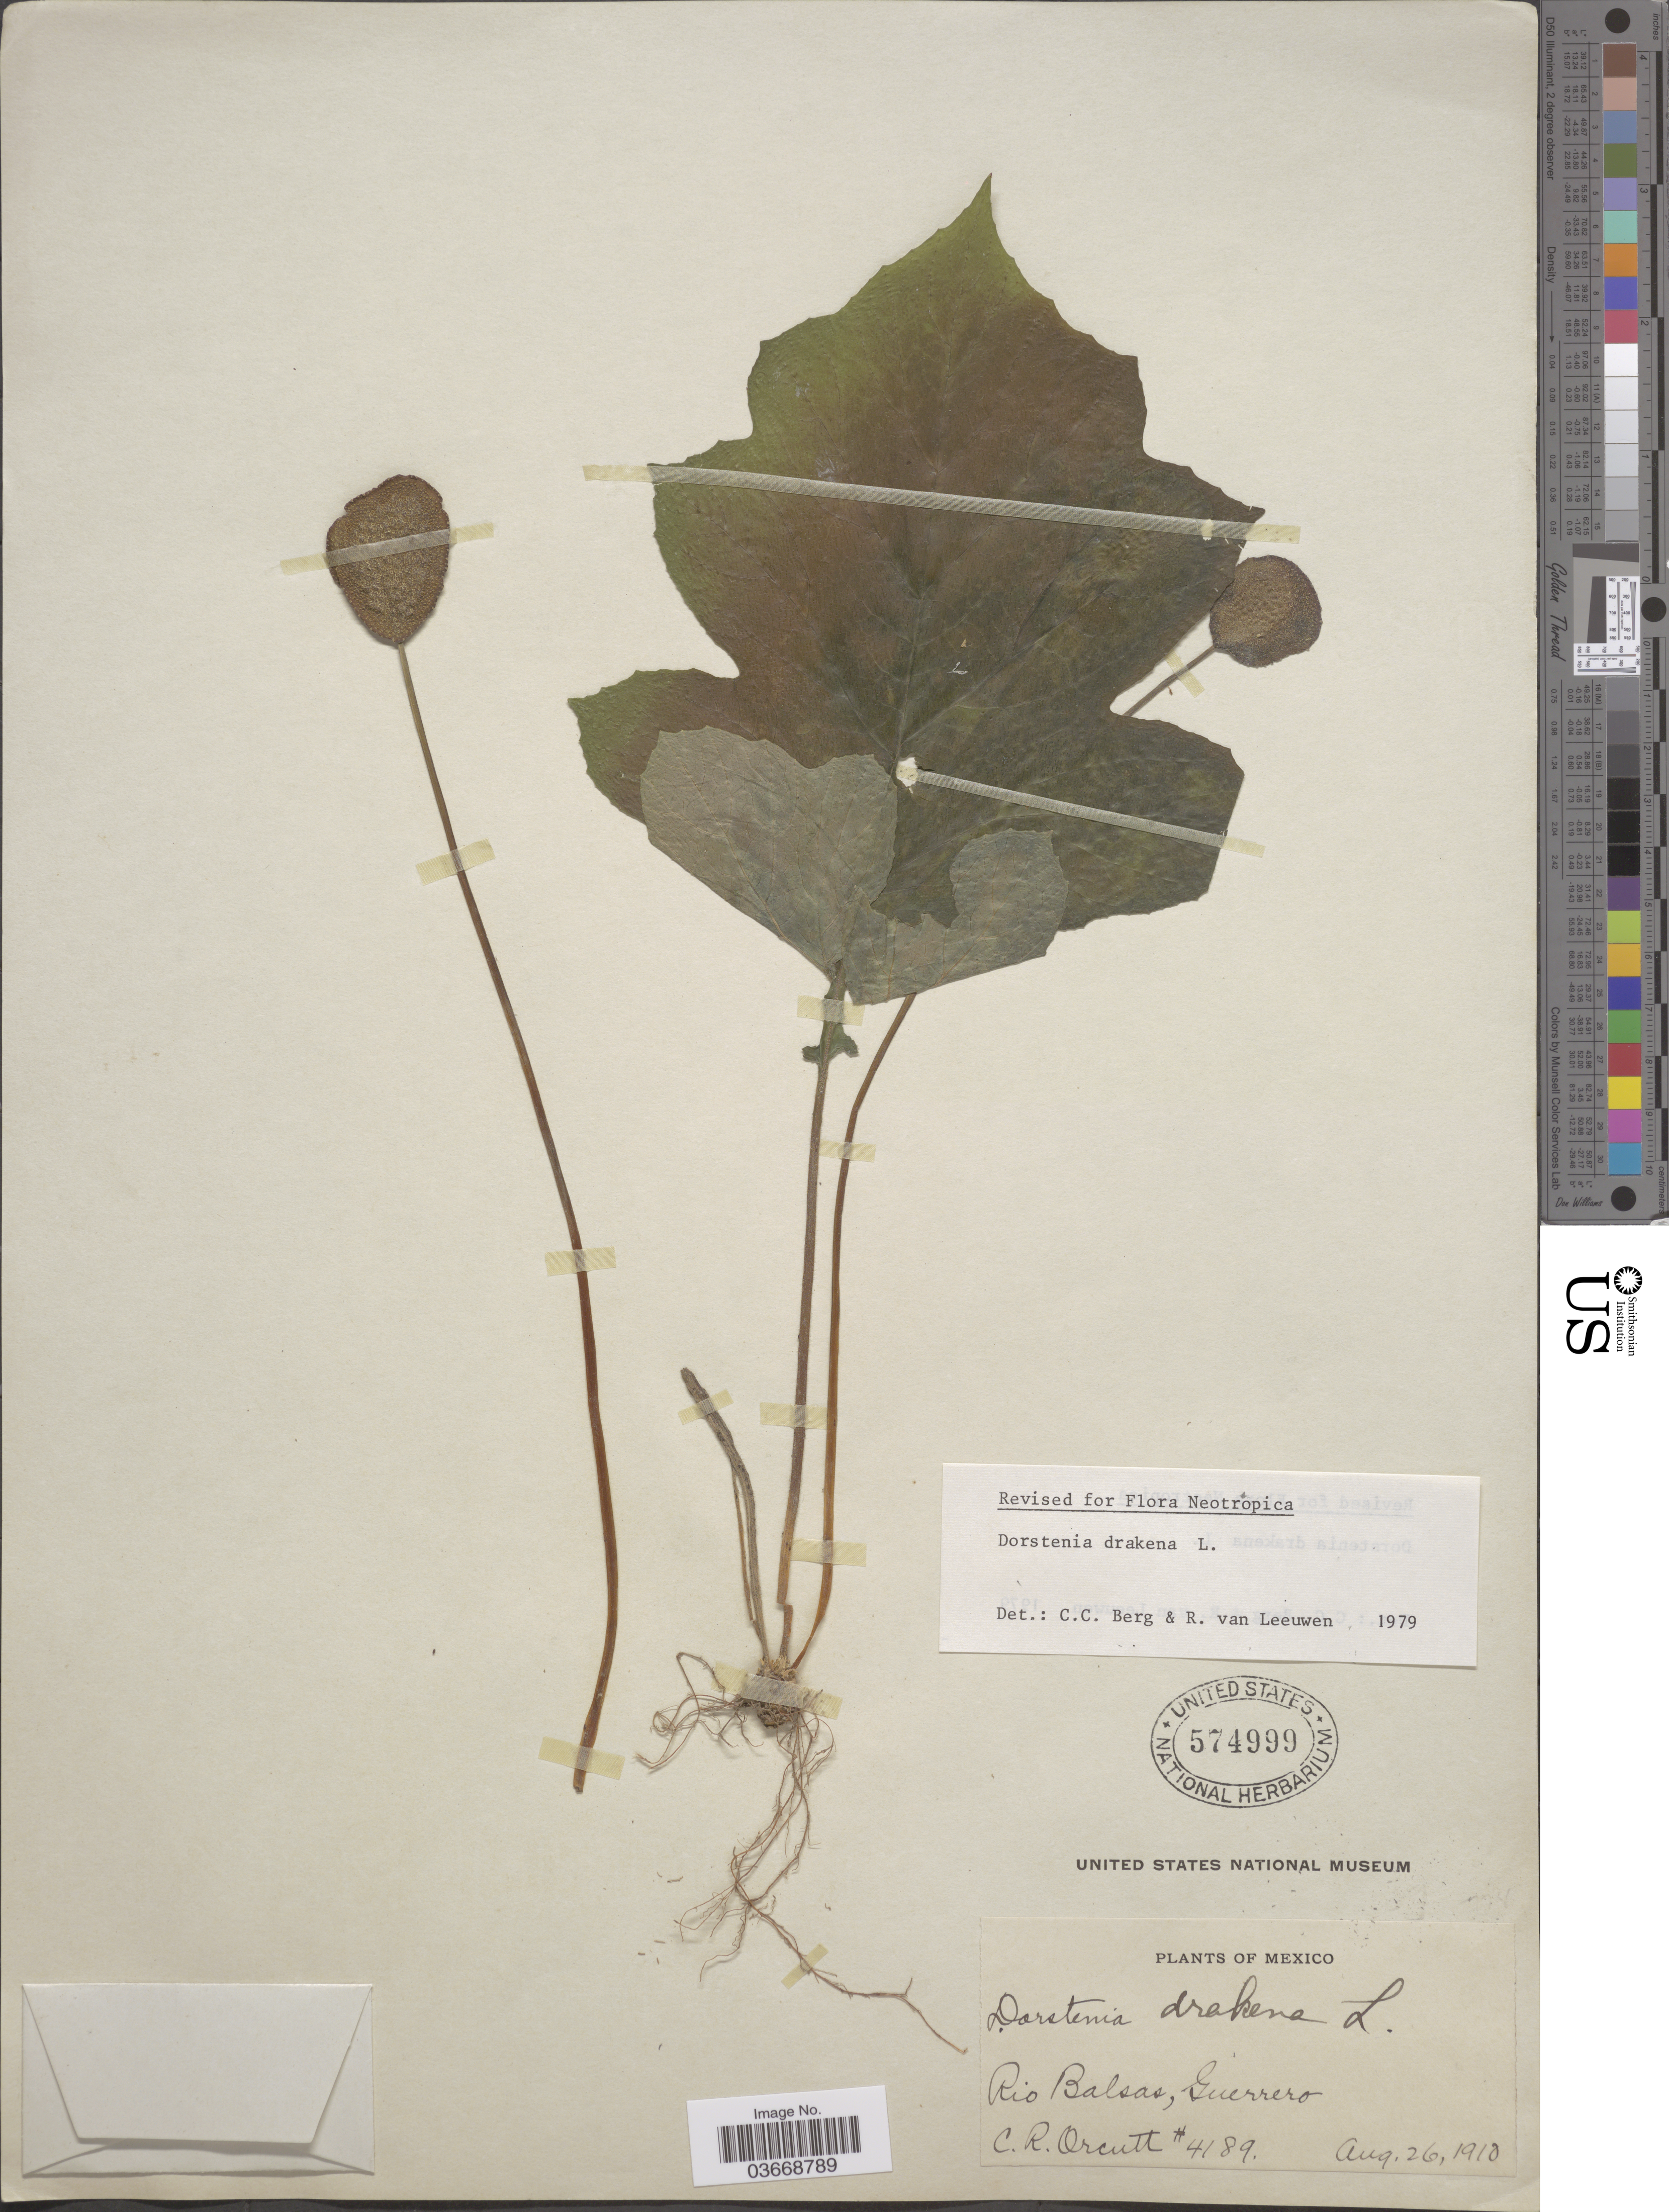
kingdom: Plantae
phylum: Tracheophyta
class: Magnoliopsida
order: Rosales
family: Moraceae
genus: Dorstenia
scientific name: Dorstenia drakena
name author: L.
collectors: C. R. Orcutt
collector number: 4189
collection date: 1910-08-26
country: Mexico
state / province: Guerrero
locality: Rio Balsas.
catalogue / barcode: US 574999